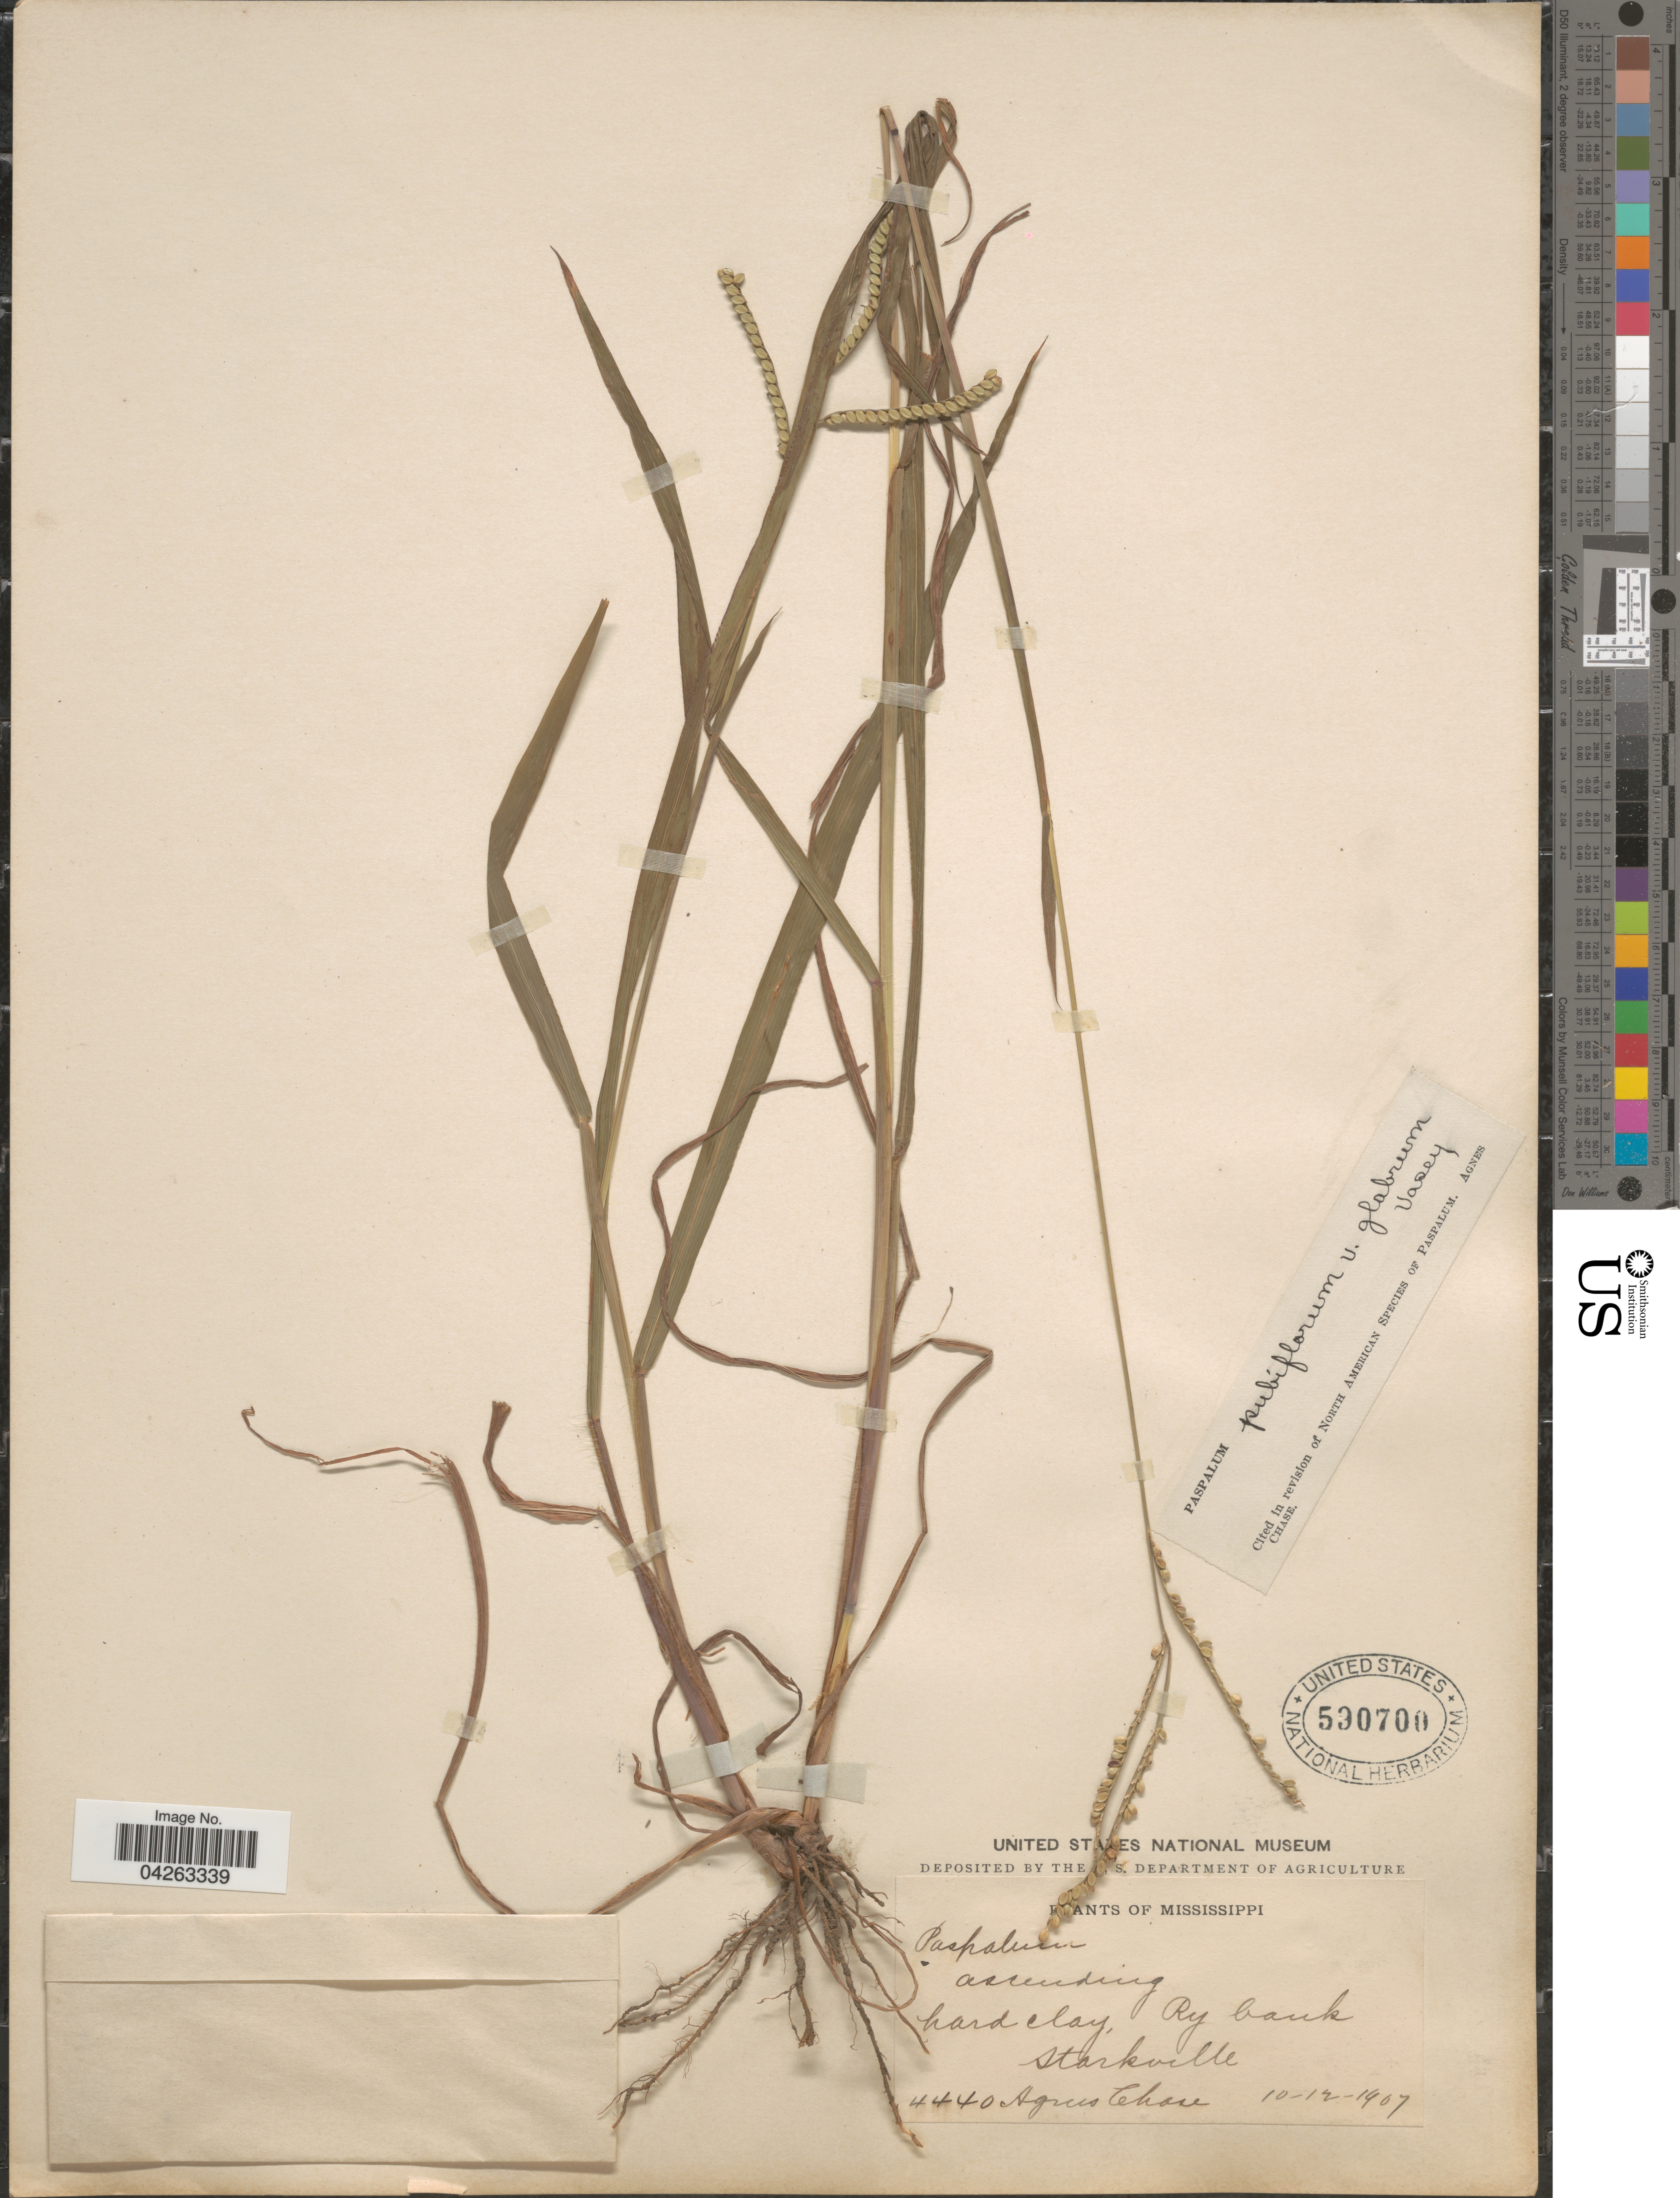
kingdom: Plantae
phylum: Tracheophyta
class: Liliopsida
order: Poales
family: Poaceae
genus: Paspalum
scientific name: Paspalum pubiflorum var. glabrum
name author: Vasey ex Scribn.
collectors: A. Chase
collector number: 4440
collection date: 1907-10-12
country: United States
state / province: Mississippi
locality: Ry bank Starkville.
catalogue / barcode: US 590700